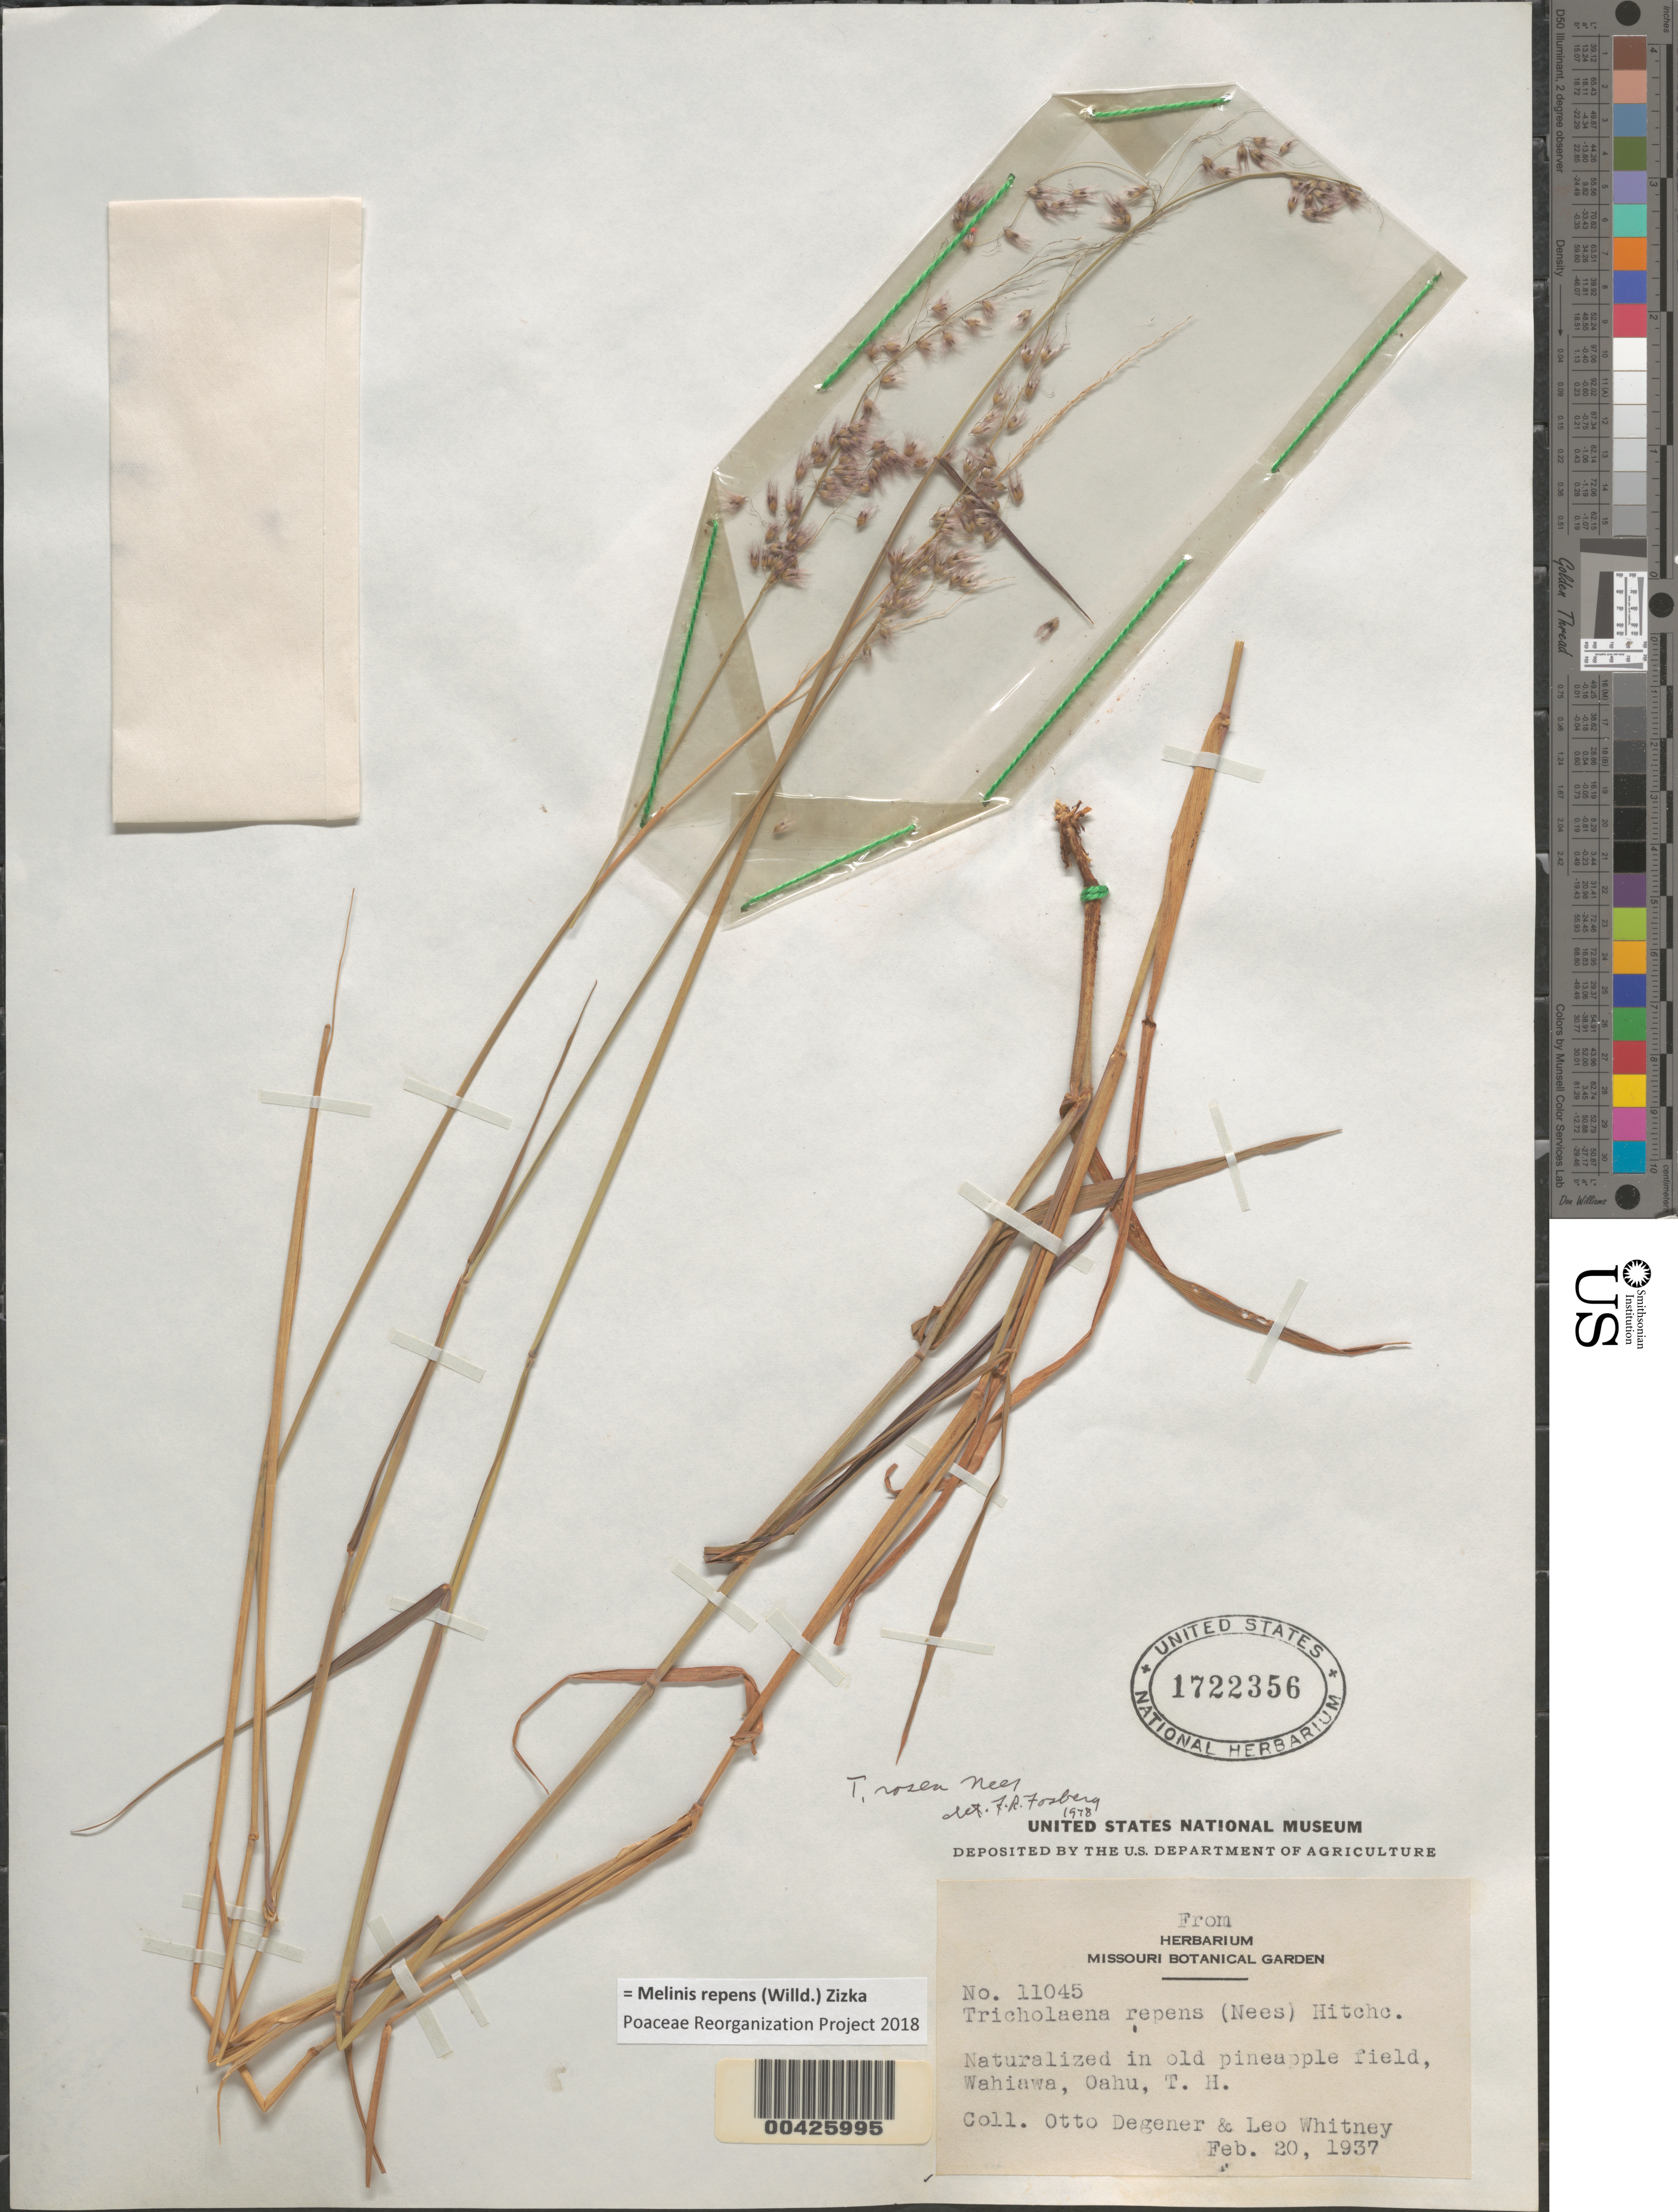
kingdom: Plantae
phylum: Tracheophyta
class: Liliopsida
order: Poales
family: Poaceae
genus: Melinis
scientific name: Melinis repens subsp. repens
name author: (Willd.) Zizka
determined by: Faccenda, K.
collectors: O. Degener & L. Whitney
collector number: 11045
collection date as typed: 20 Feb 1937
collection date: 1937-02-20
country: United States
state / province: Hawaii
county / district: Honolulu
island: Oahu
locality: Wahiawa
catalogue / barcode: US 1722356